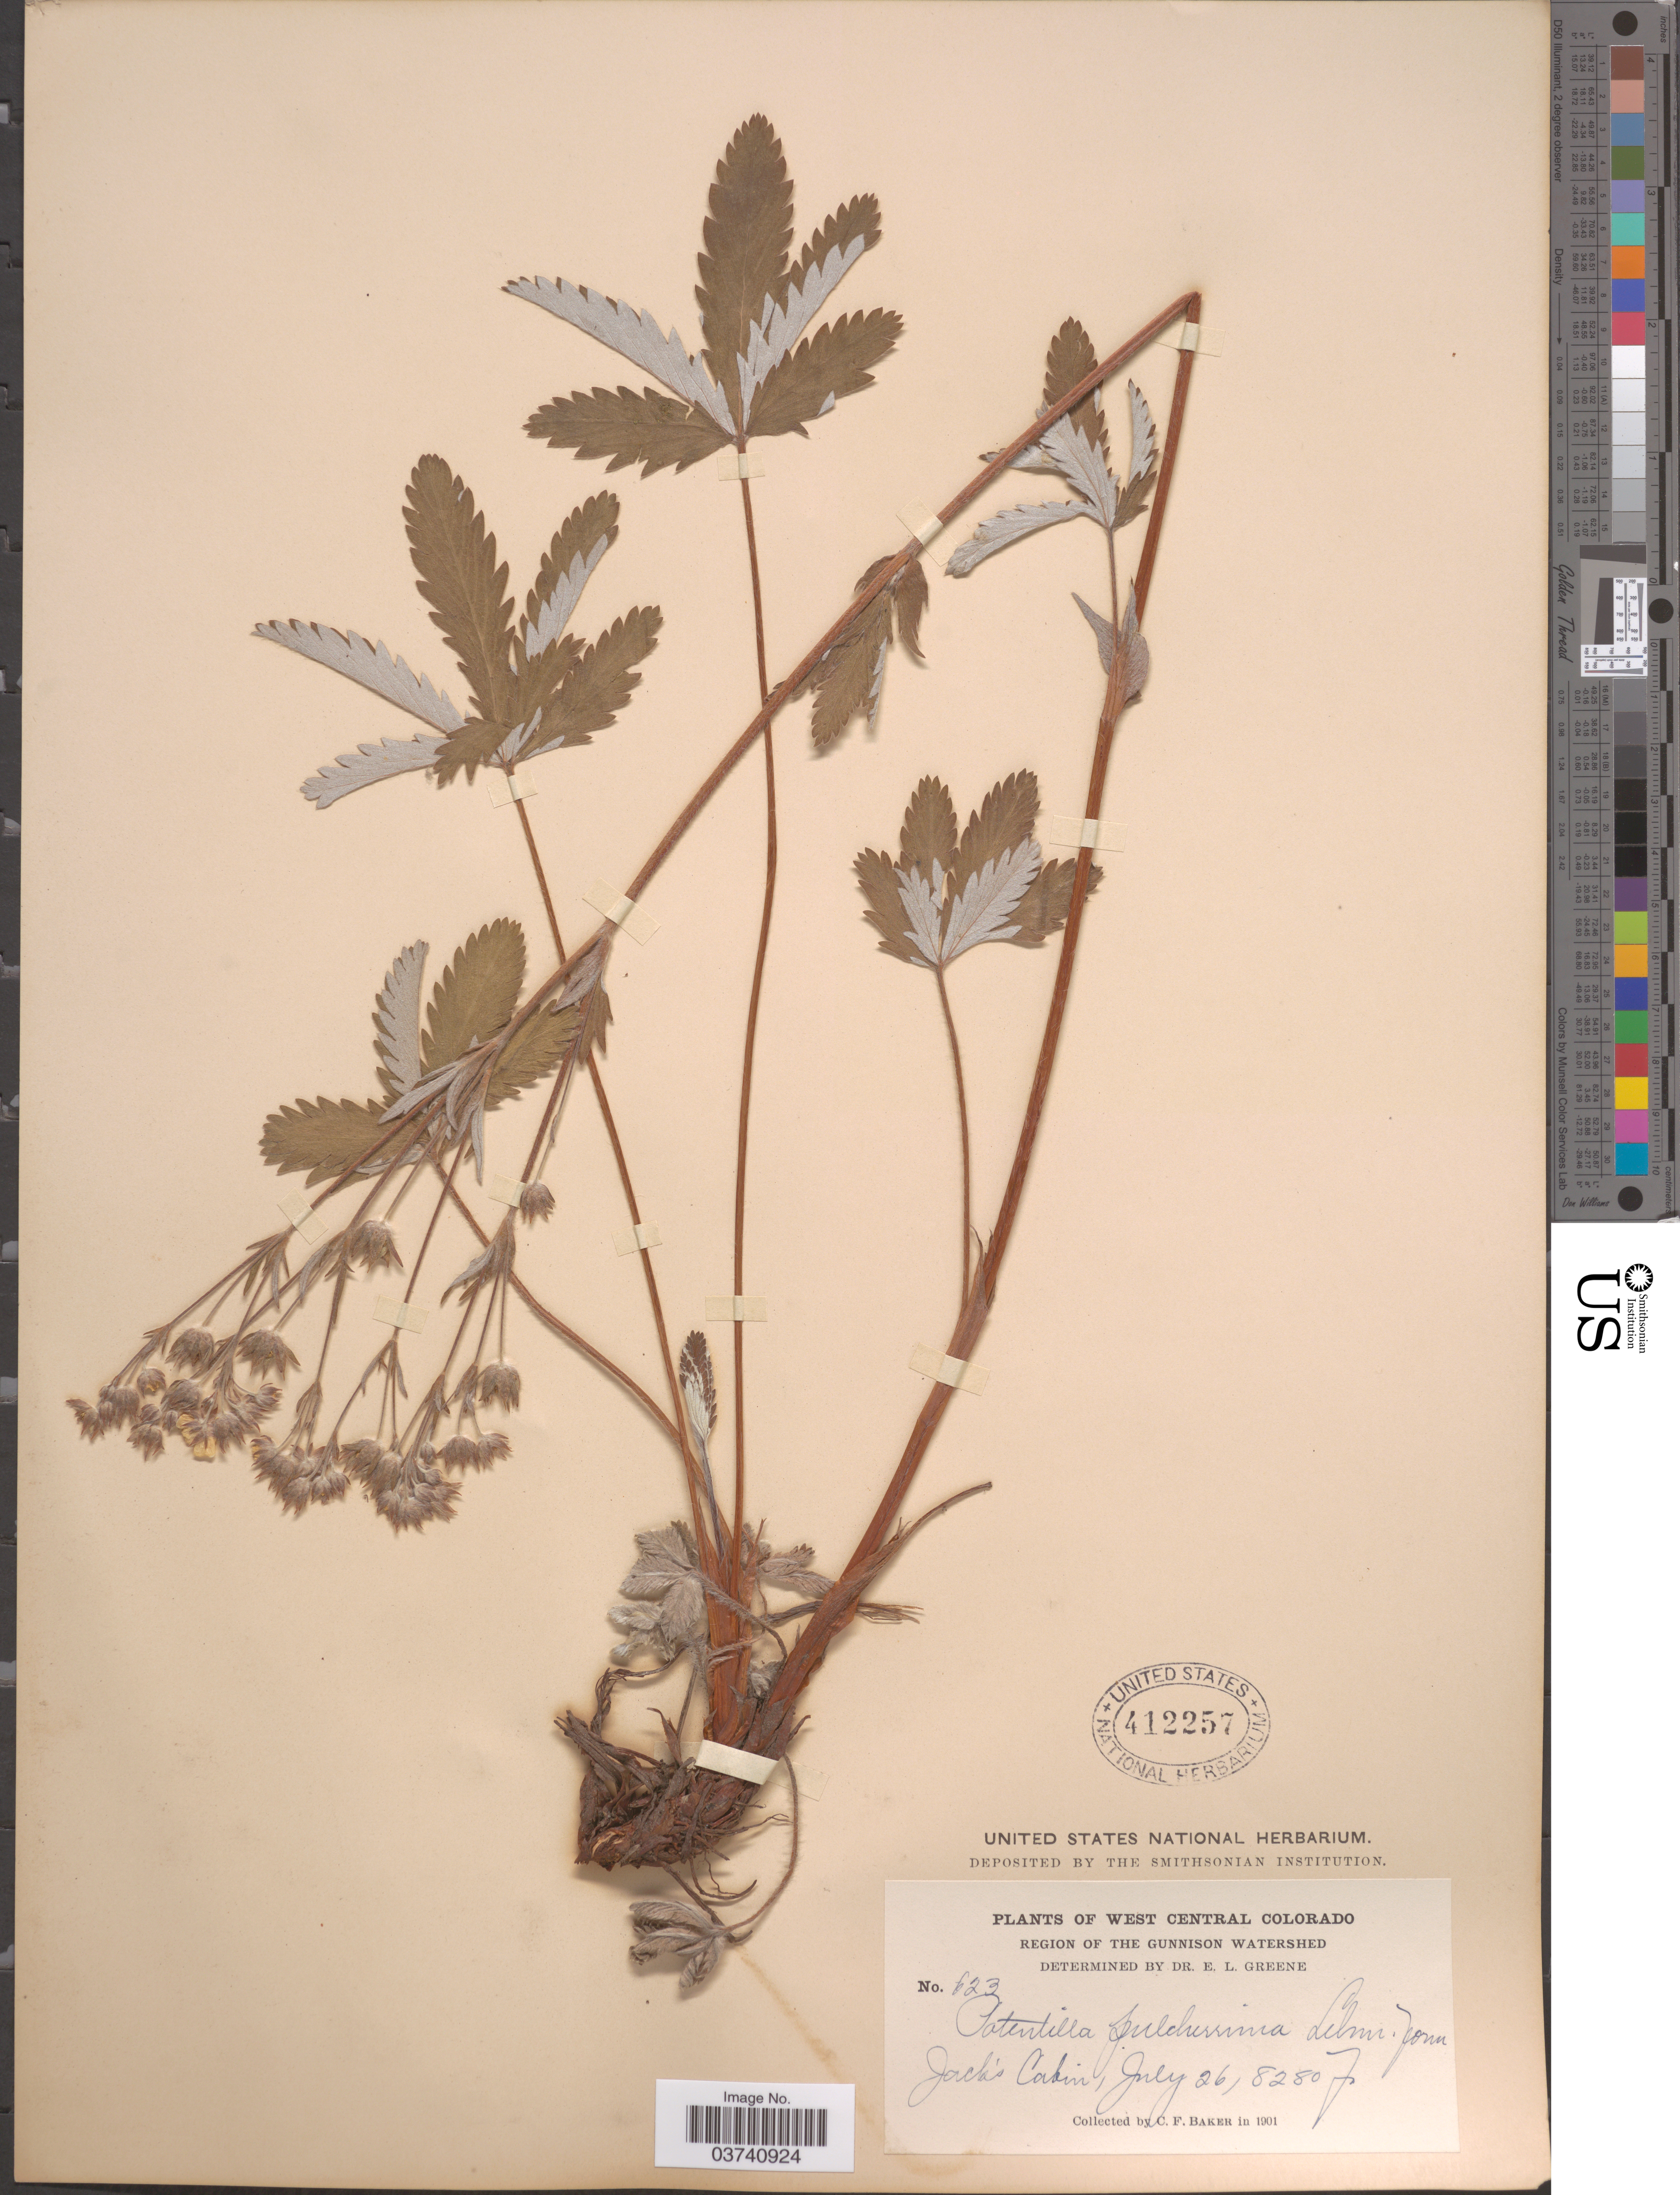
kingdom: Plantae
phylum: Tracheophyta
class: Magnoliopsida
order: Rosales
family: Rosaceae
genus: Potentilla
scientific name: Potentilla pulcherrima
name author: Lehm.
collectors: C. F. Baker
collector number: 623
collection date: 1901-07-26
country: United States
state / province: Colorado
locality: West Central Colorado. Region of the Gunnison Watershed. Jack's Cabin.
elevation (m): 2524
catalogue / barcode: US 412257